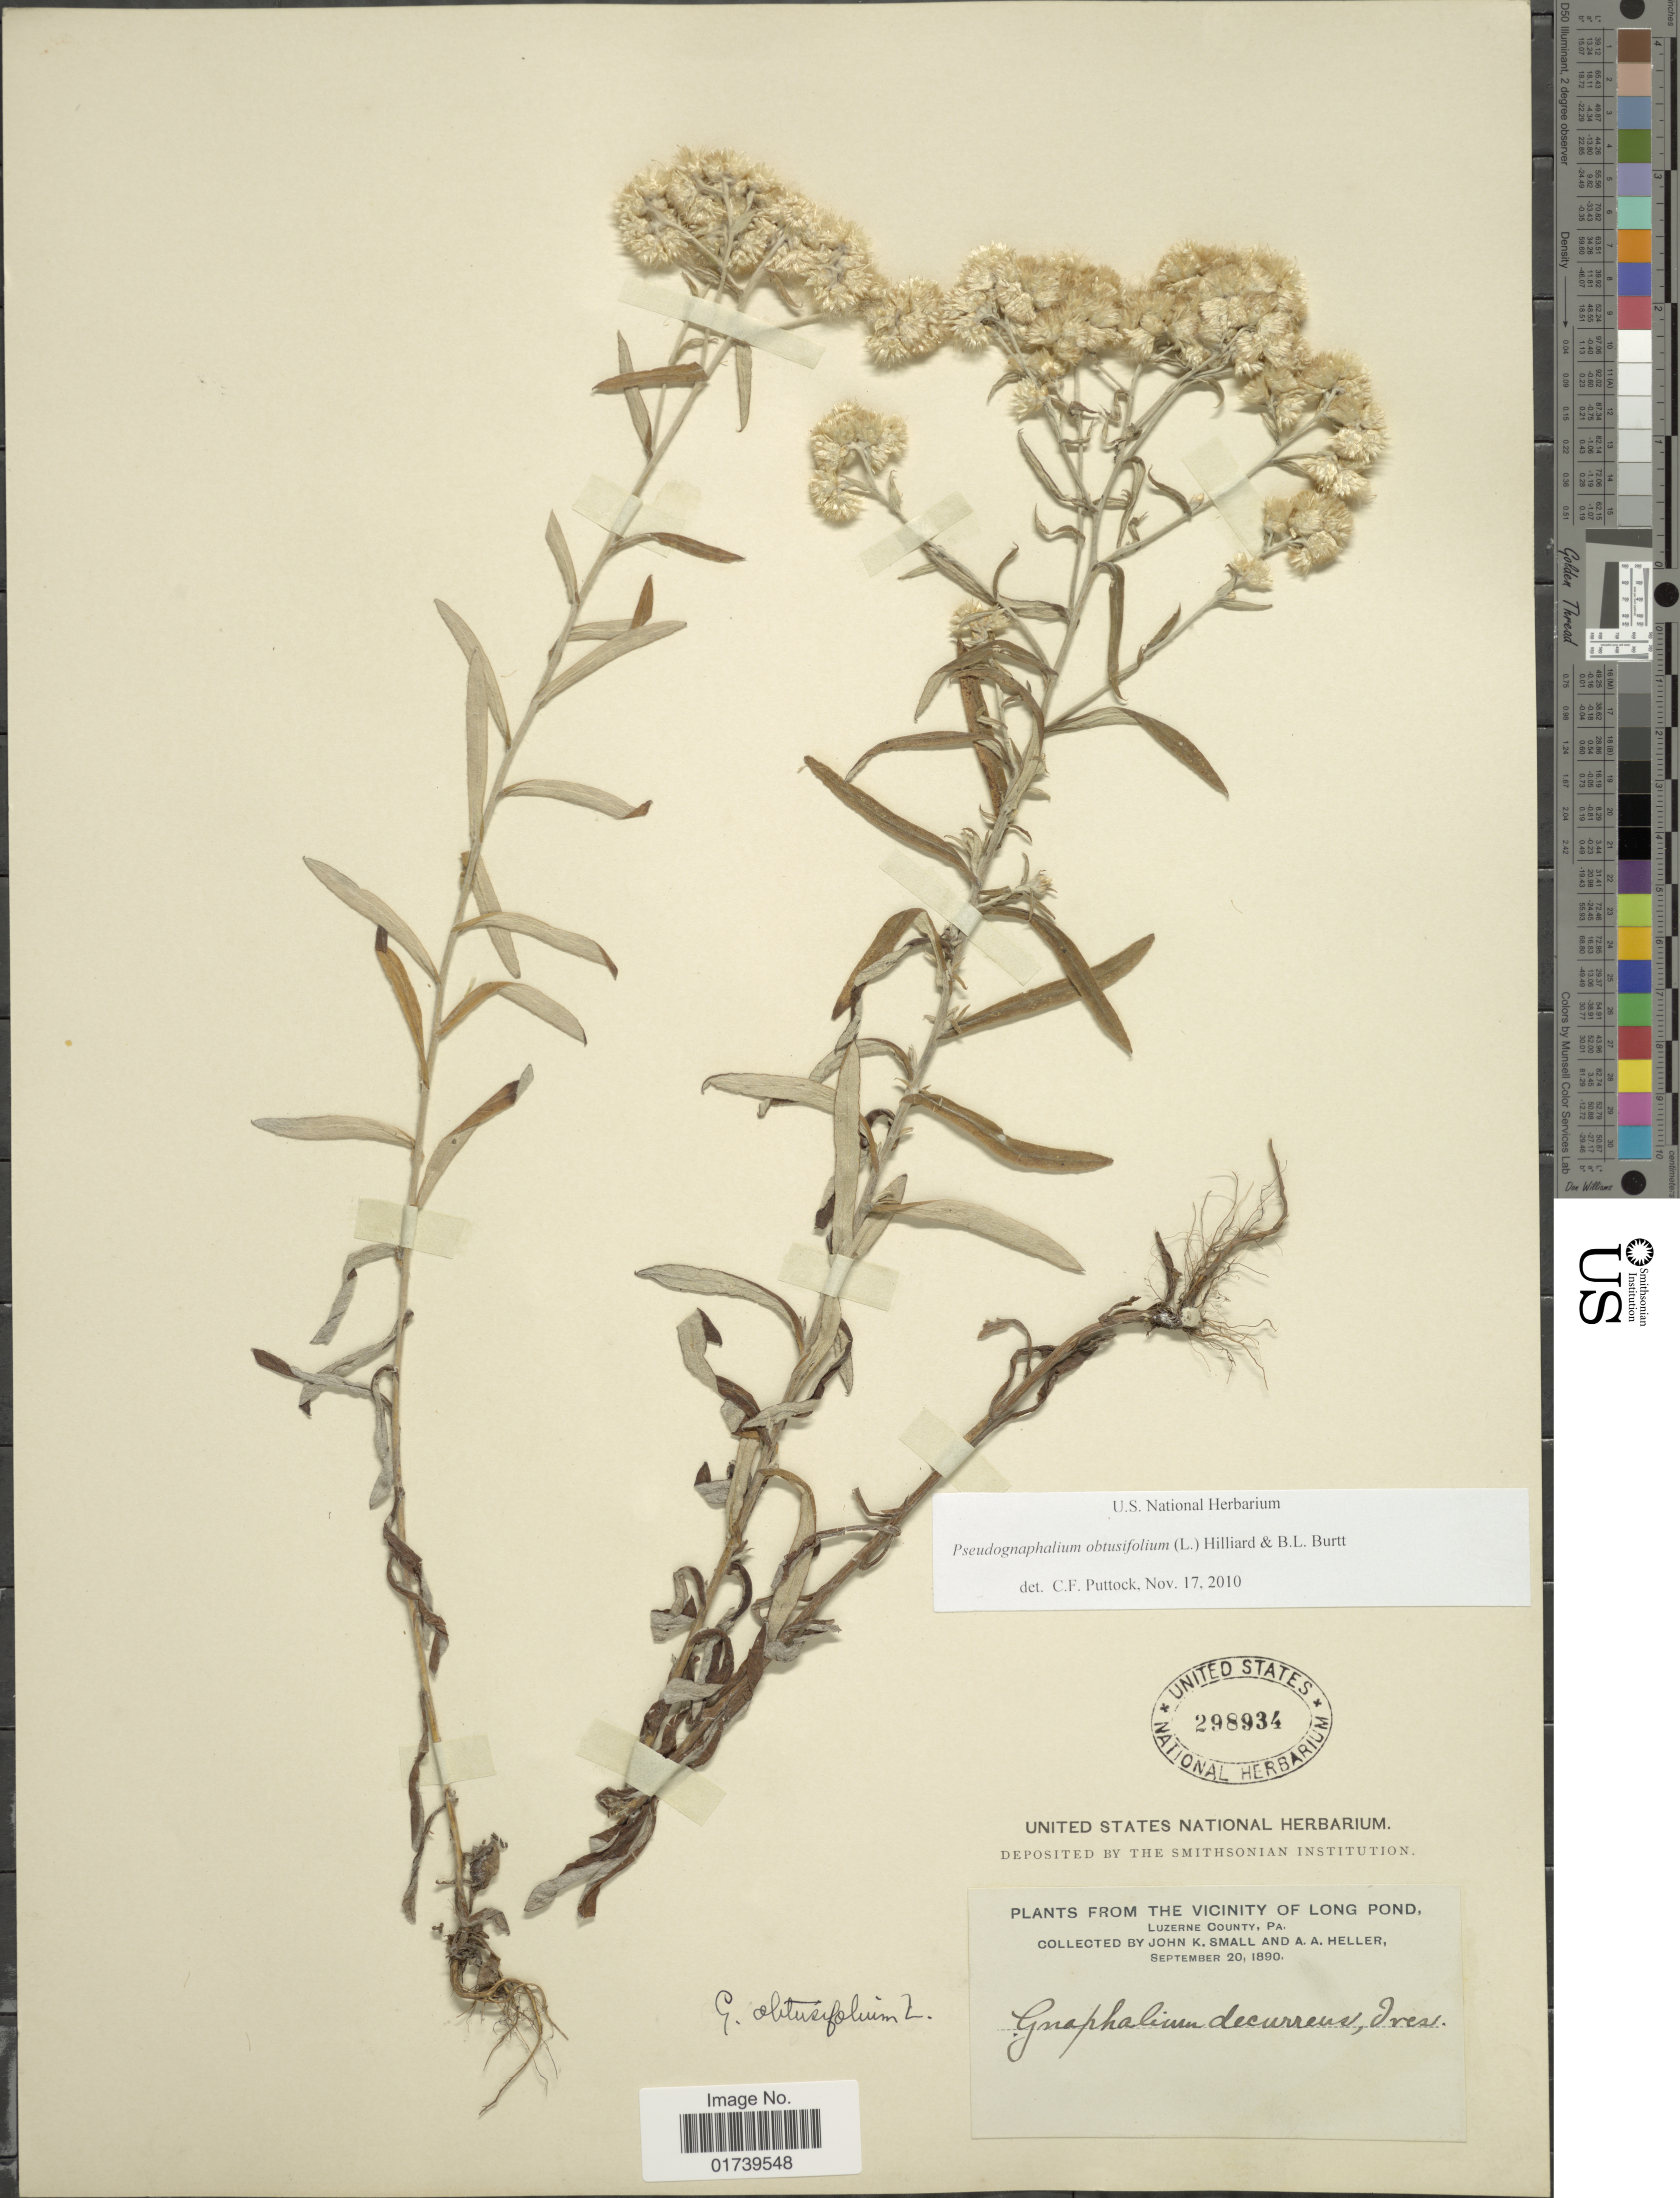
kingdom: Plantae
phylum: Tracheophyta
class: Magnoliopsida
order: Asterales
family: Asteraceae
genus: Pseudognaphalium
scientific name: Pseudognaphalium obtusifolium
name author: (L.) Hilliard & B.L. Burtt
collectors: J. K. Small & A. A. Heller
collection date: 1890-09-20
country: United States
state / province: Pennsylvania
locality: Vicinity of Long Pond, Luzerne County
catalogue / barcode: US 298934